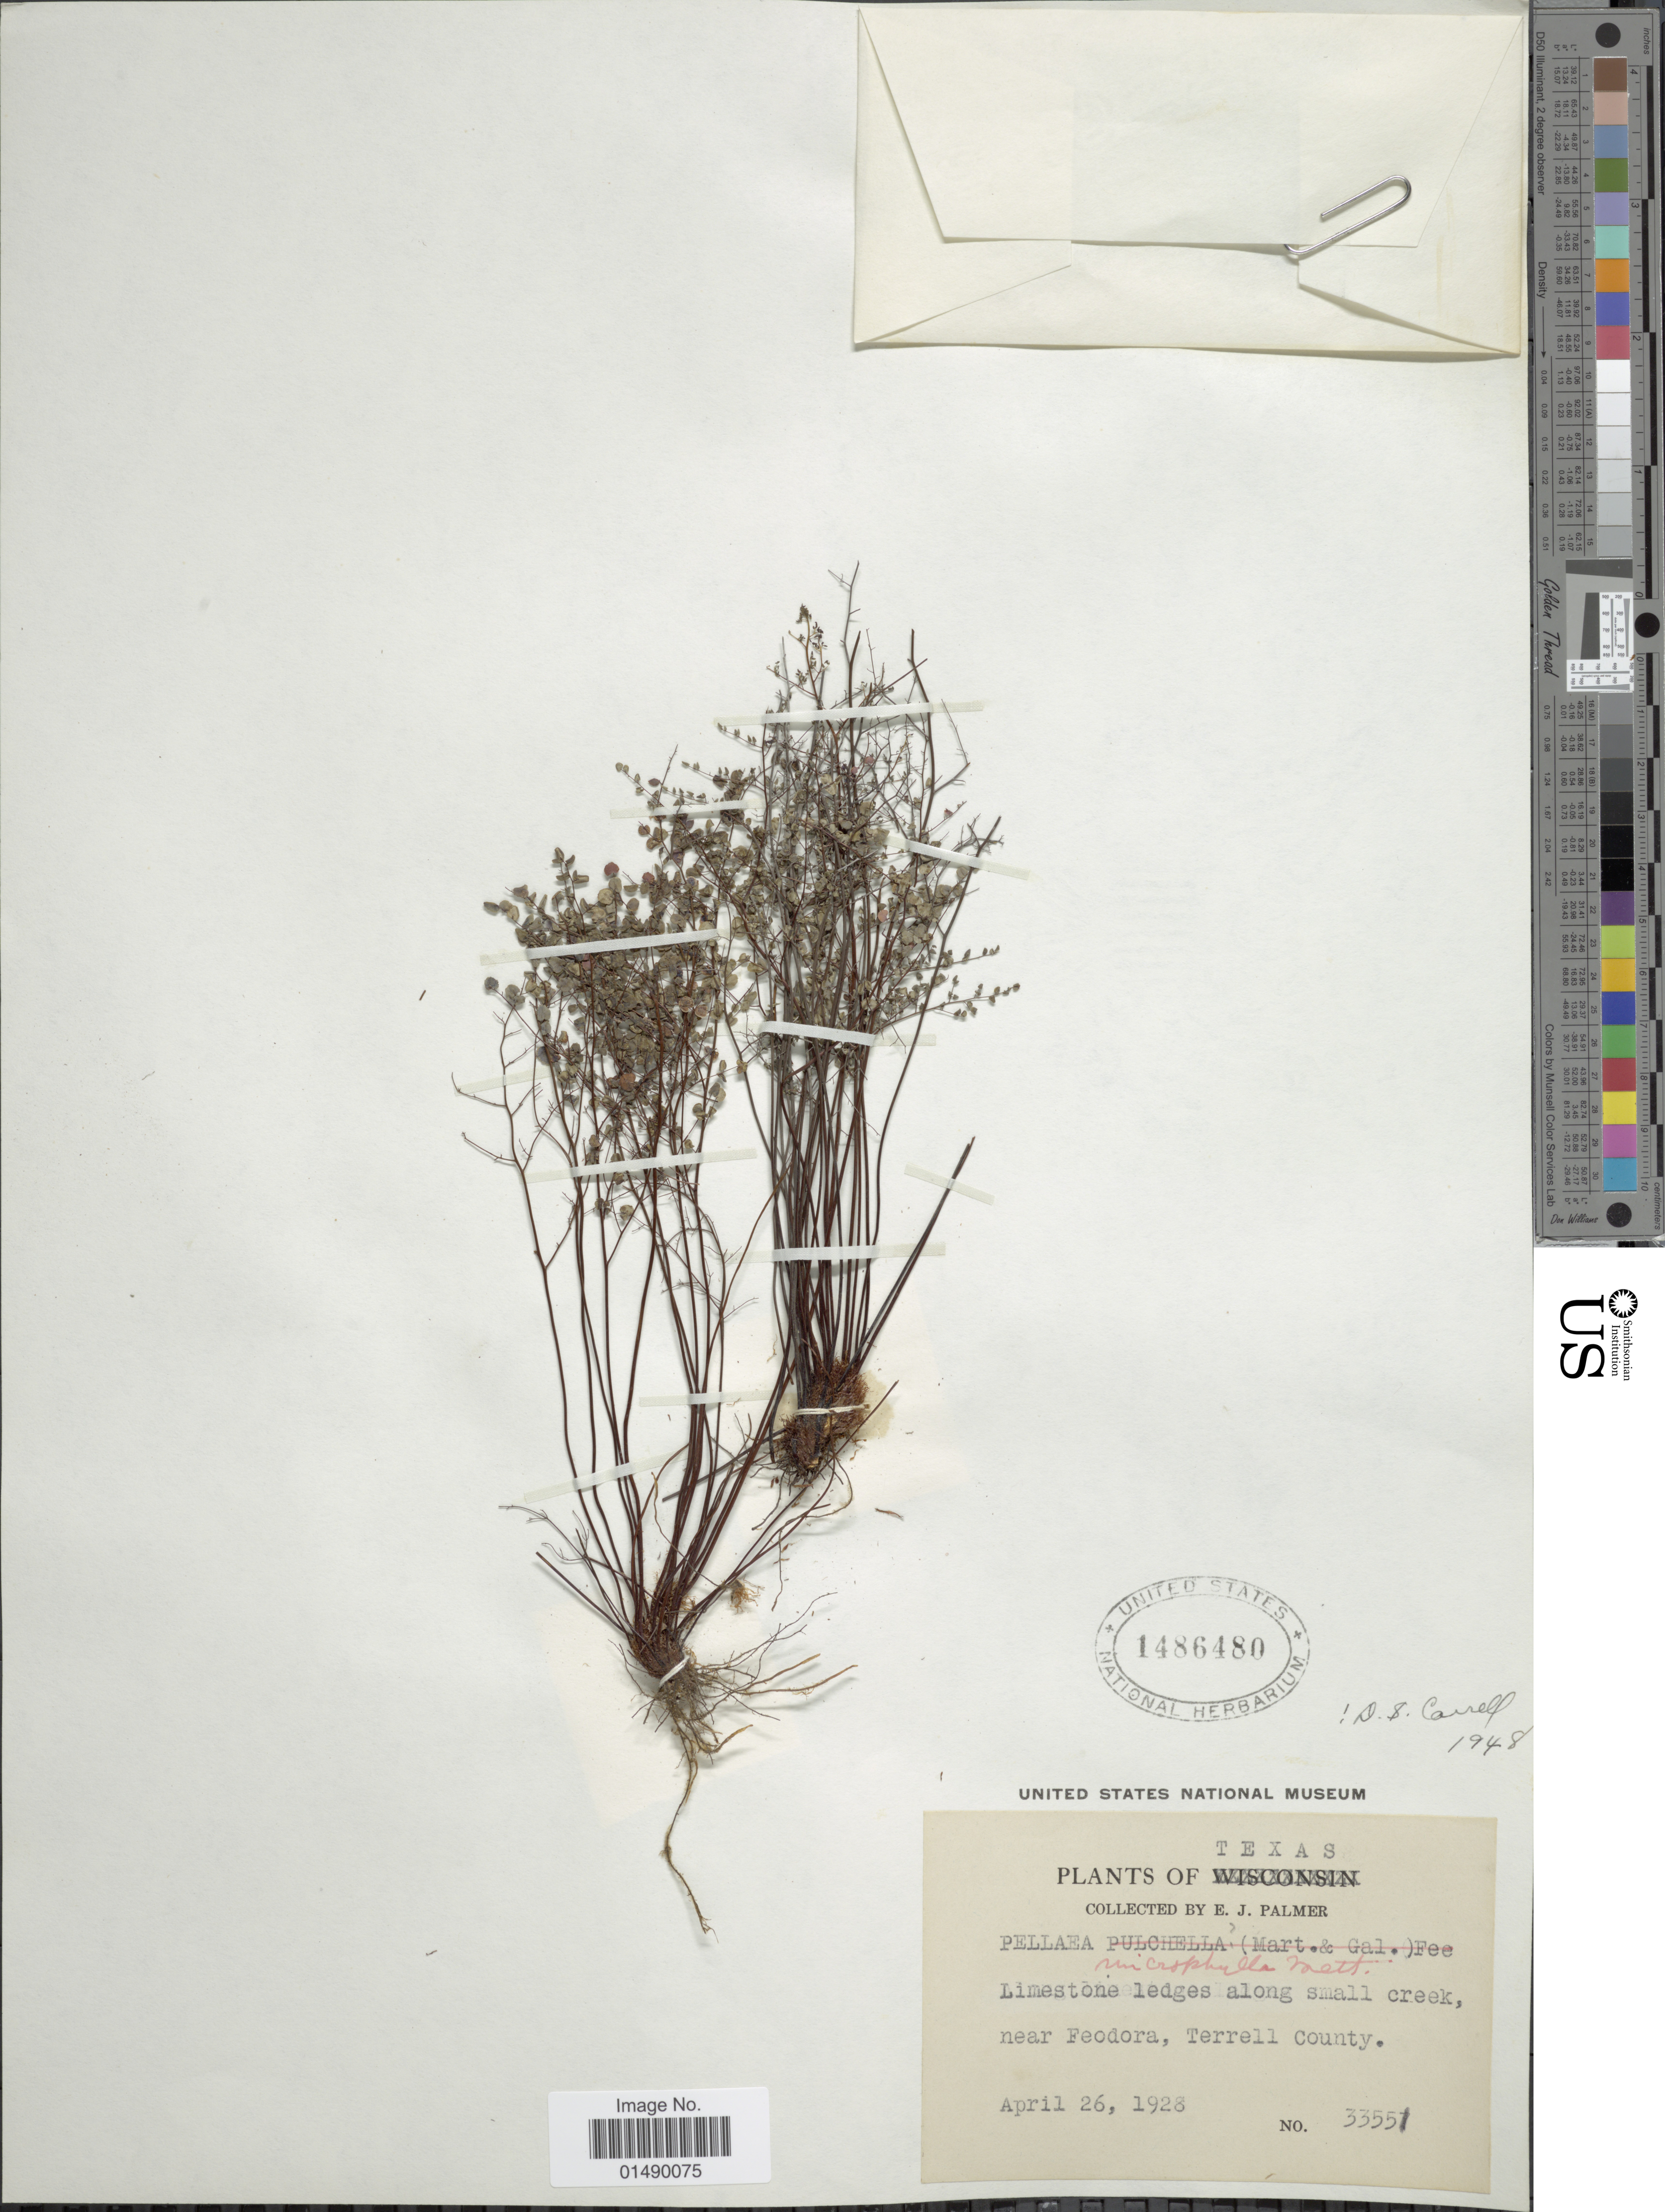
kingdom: Plantae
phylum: Tracheophyta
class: Polypodiopsida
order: Polypodiales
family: Pteridaceae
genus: Argyrochosma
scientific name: Argyrochosma microphylla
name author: (Mett. ex Kuhn) Windham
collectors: E. J. Palmer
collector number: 33551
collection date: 1928-04-26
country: United States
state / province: Texas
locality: Texas, Limestone ledges along small creek, near Feodora, Terrell county.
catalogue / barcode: US 1486480